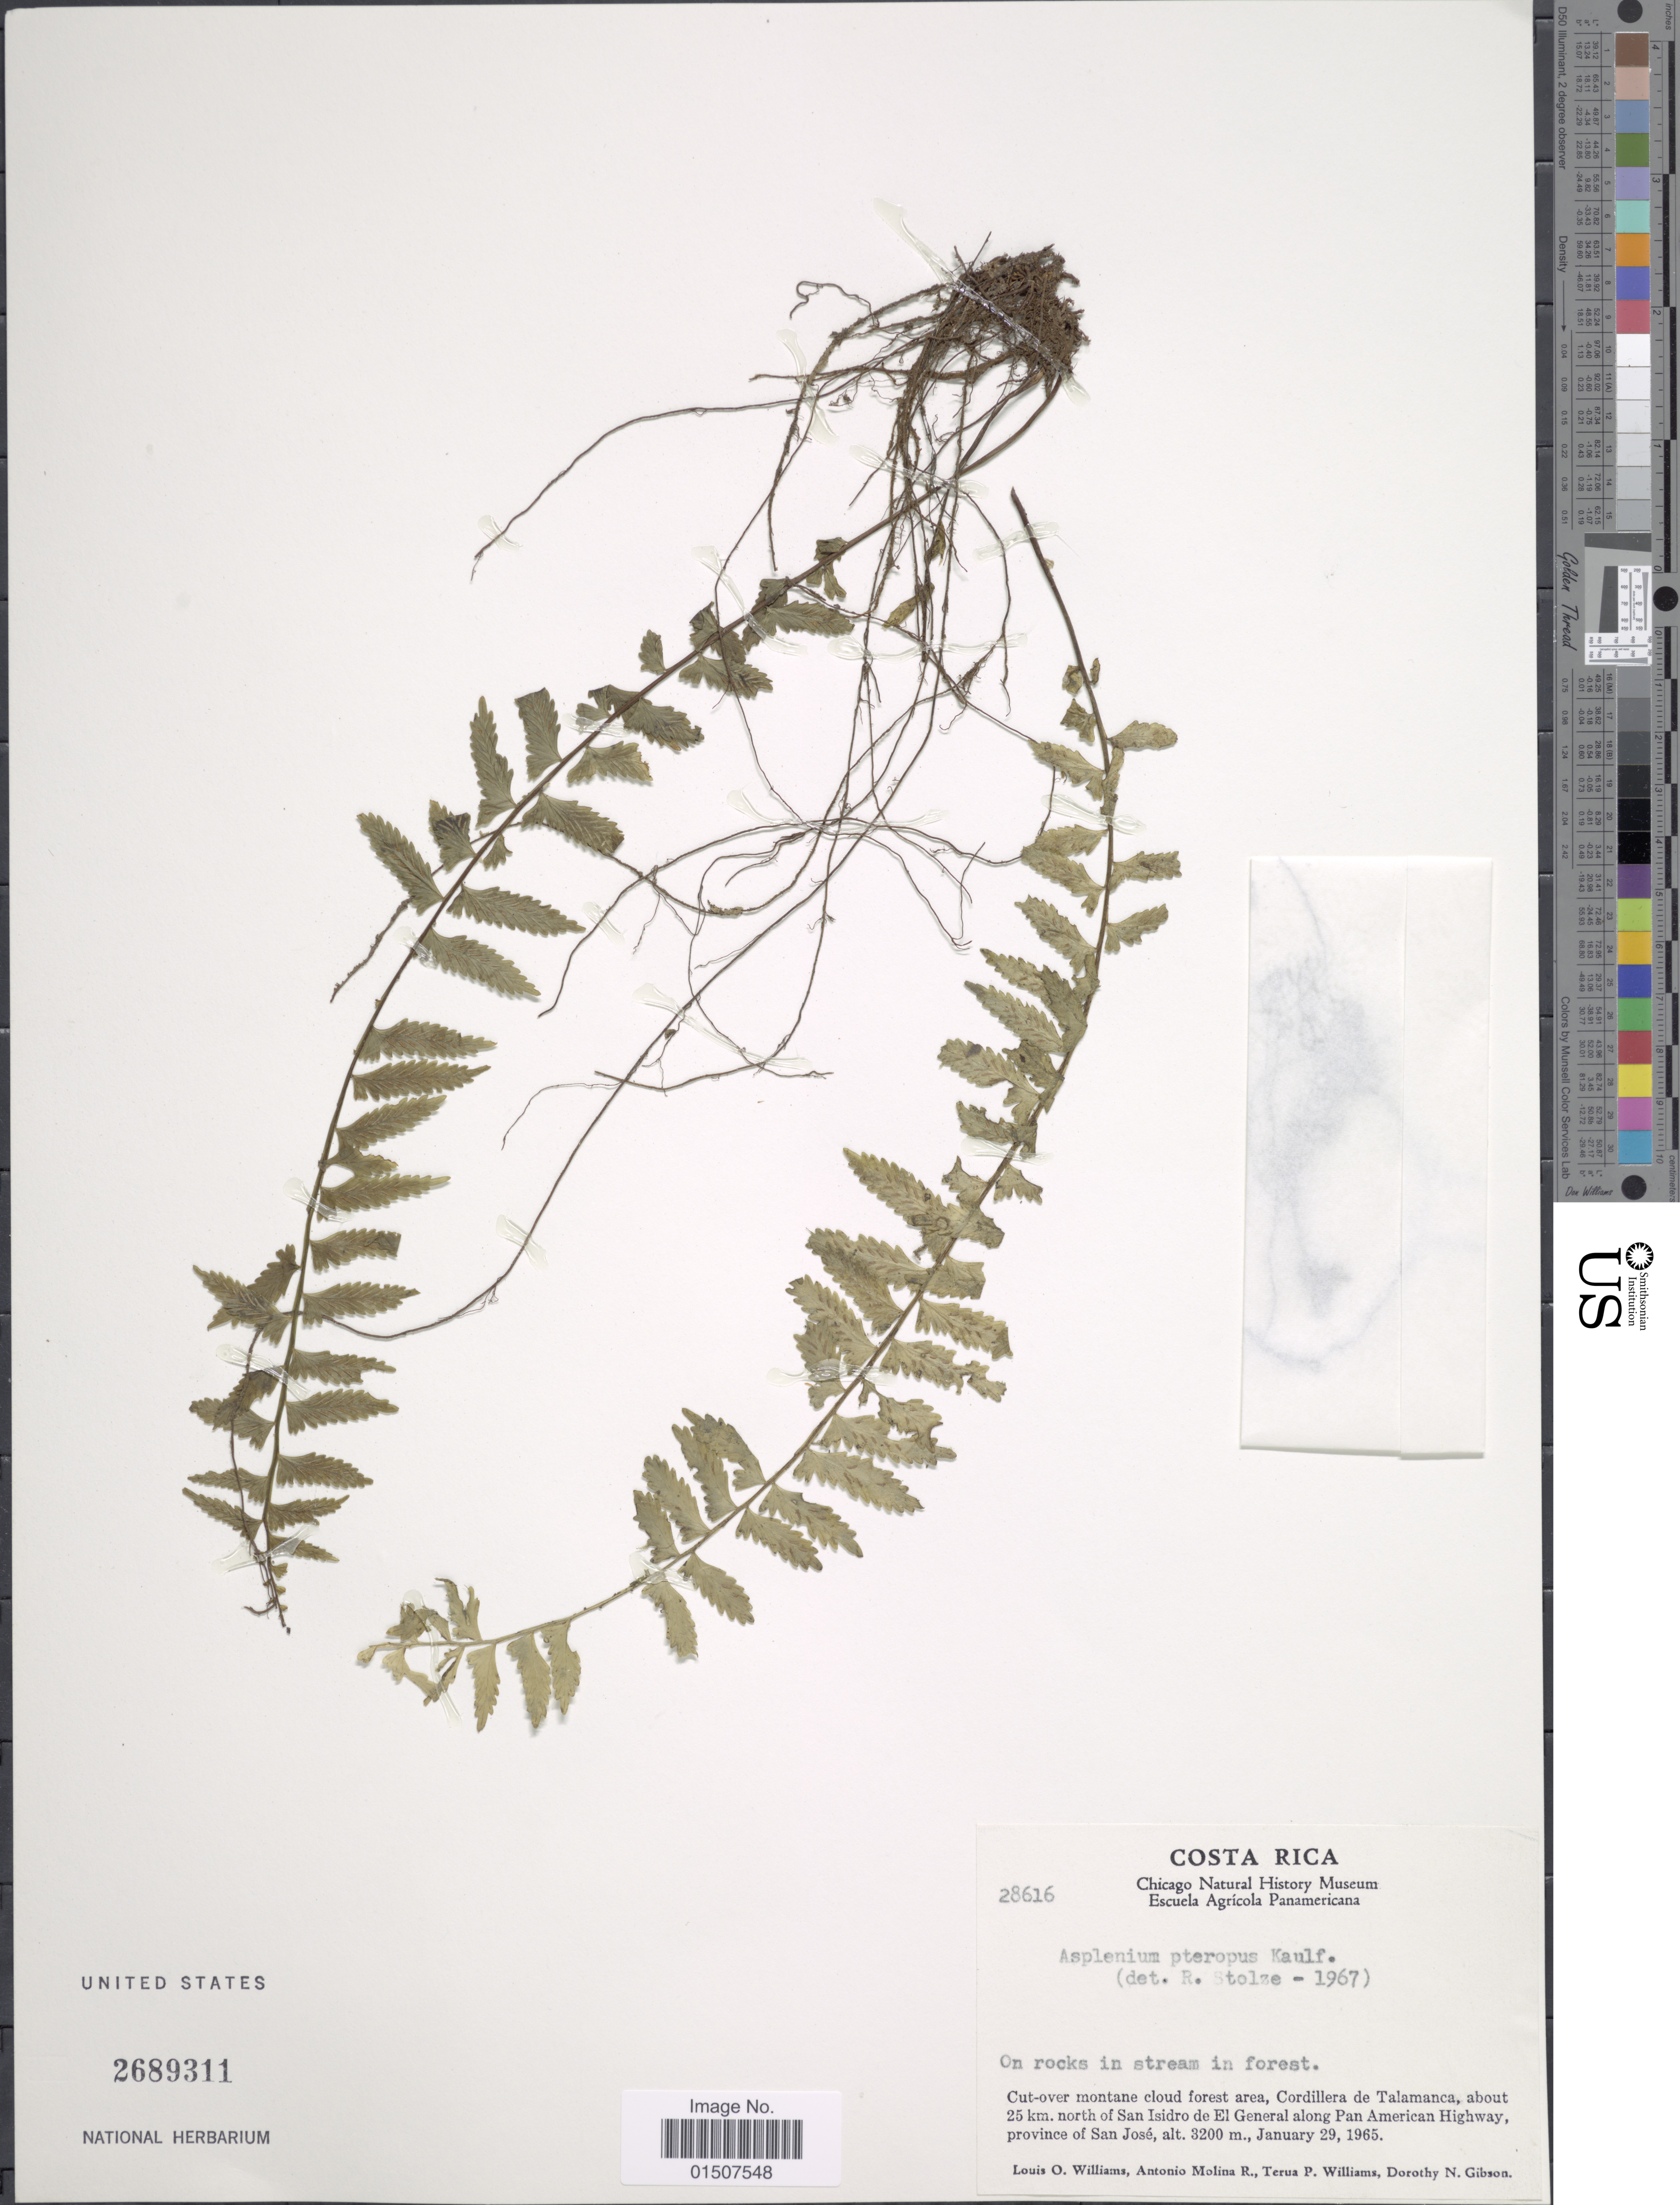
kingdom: Plantae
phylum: Tracheophyta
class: Polypodiopsida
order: Polypodiales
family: Aspleniaceae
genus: Asplenium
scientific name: Asplenium pteropus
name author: Kaulf.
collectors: L. O. Williams, A. Molina R., P. T. Williams & D. N. Gibson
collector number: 28616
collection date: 1965-01-29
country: Costa Rica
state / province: San José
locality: Cut-over montane cloud forest area, Cordillera de Talamanca, about 25 km. north of San Isidro de El General along Pan American Highway, province of San Jose.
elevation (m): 3200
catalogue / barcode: US 2689311